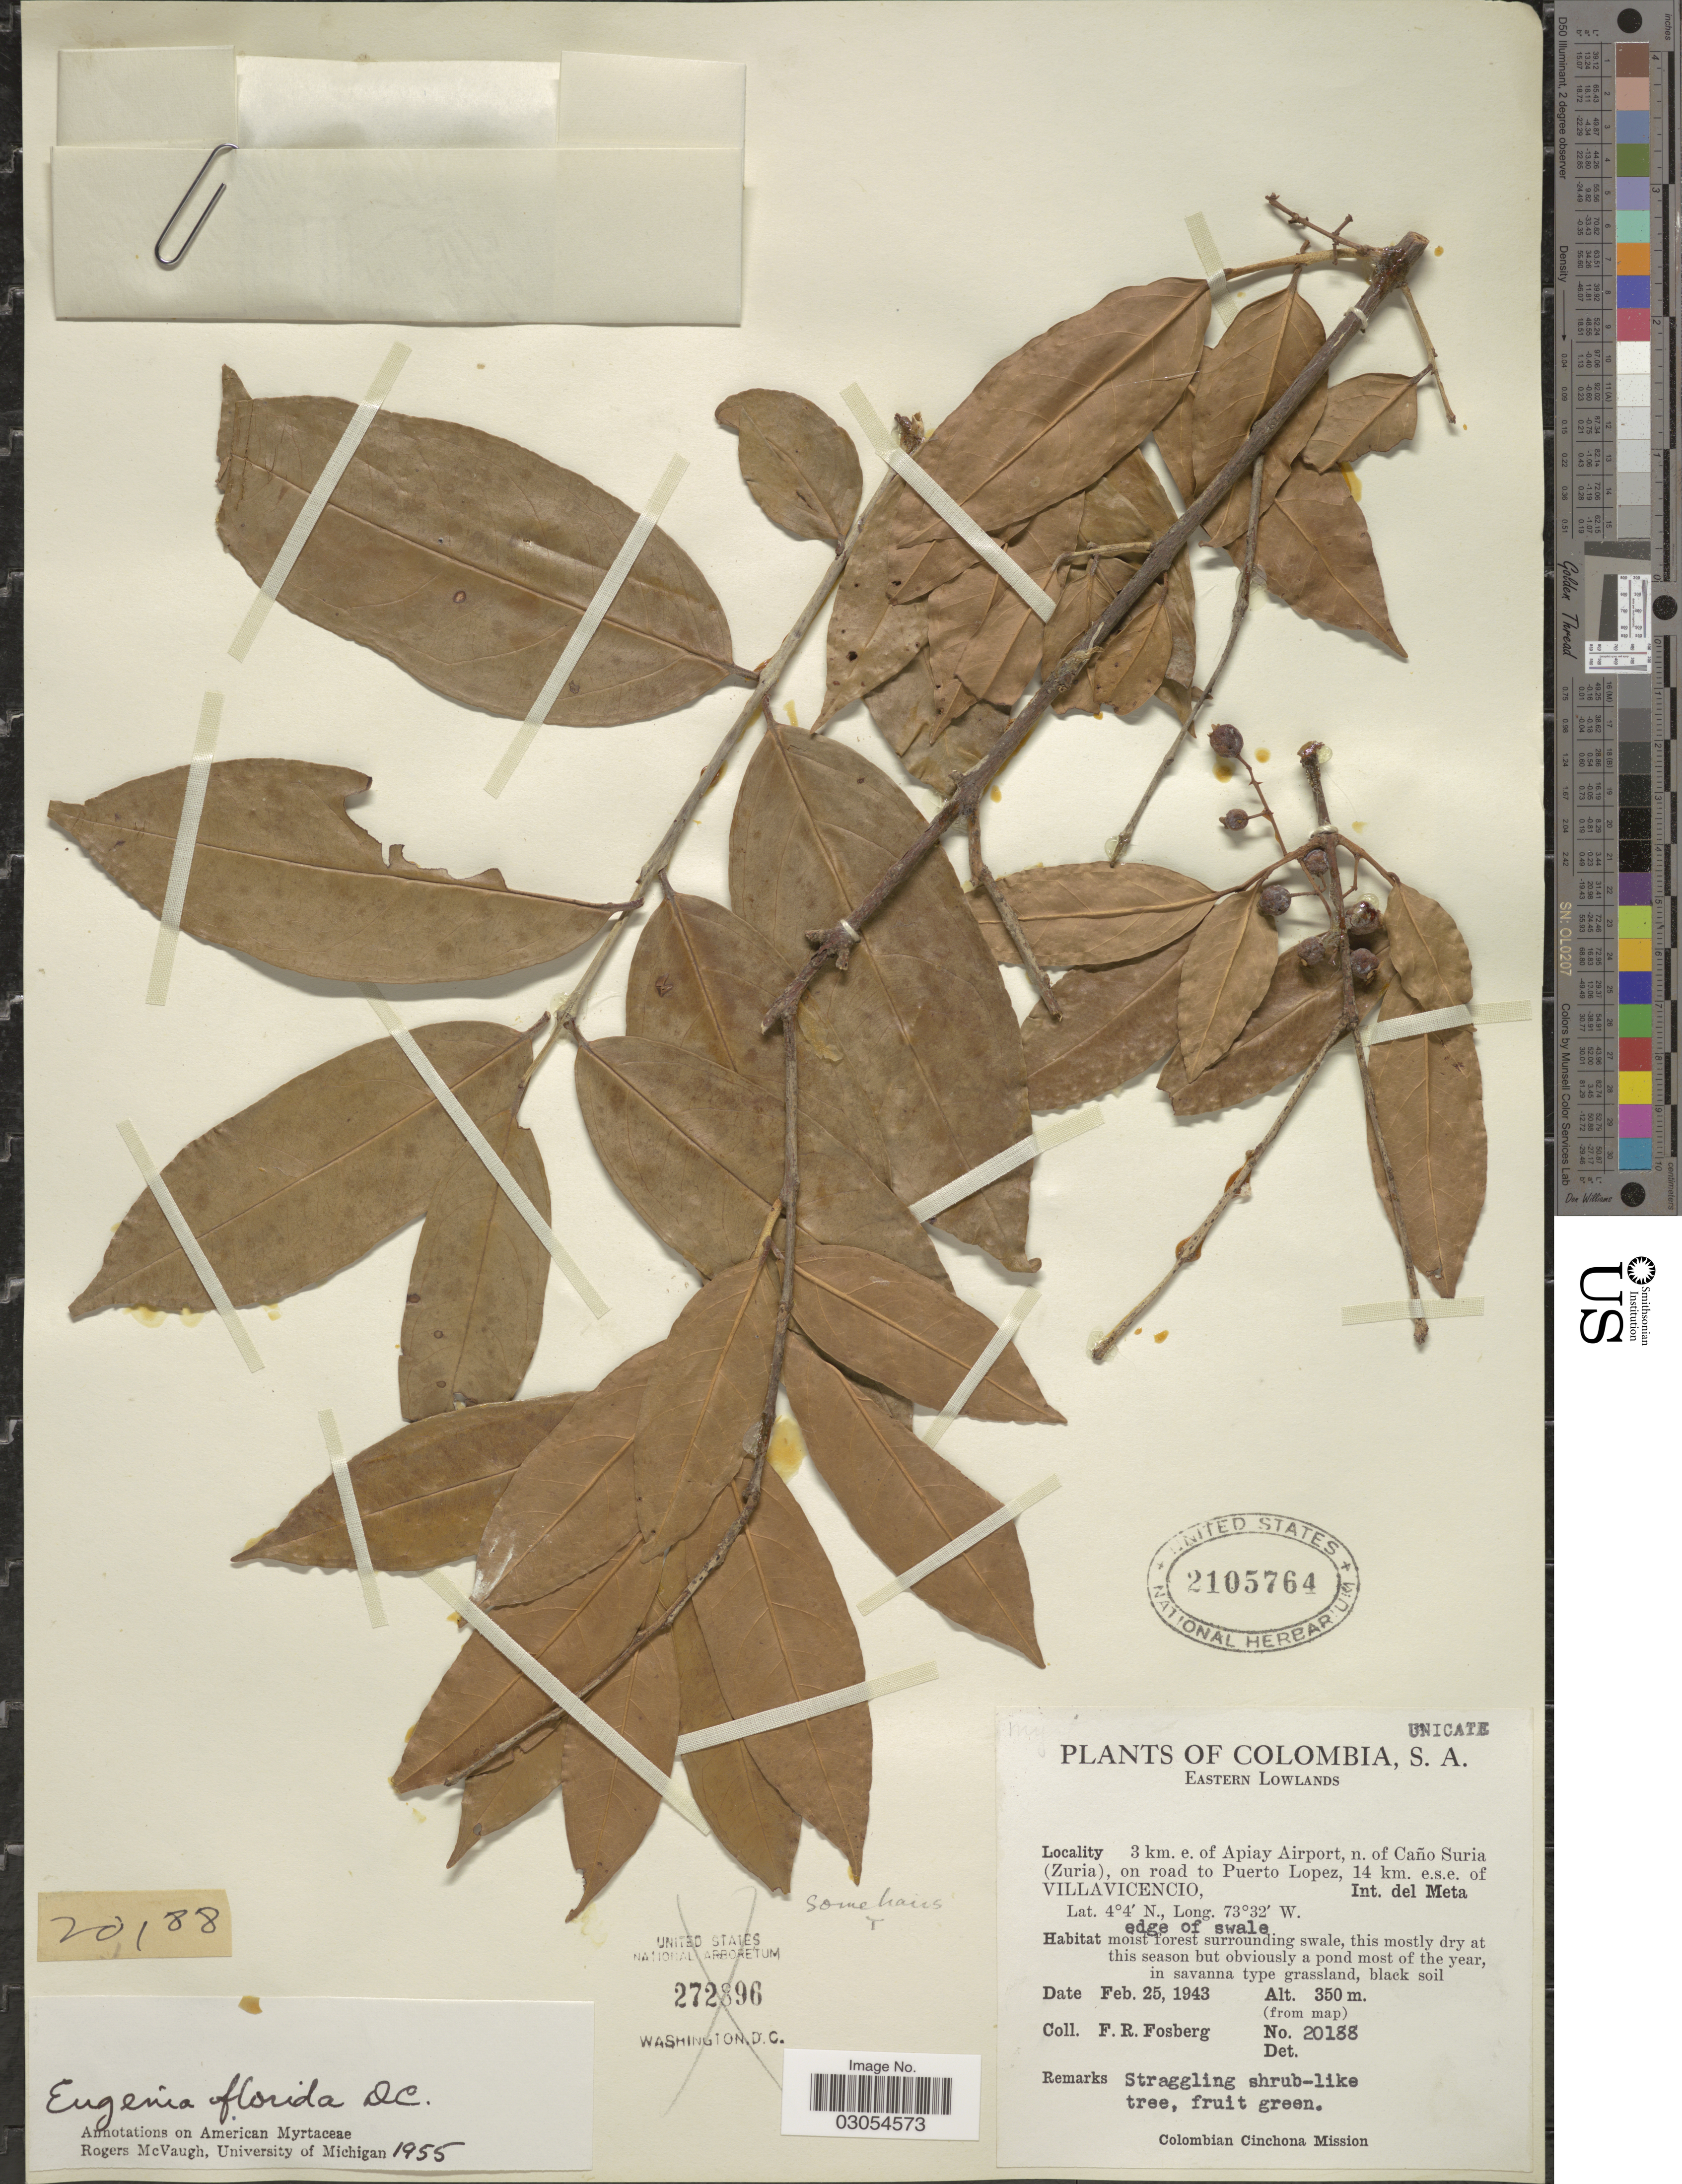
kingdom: Plantae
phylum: Tracheophyta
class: Magnoliopsida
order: Myrtales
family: Myrtaceae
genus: Eugenia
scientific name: Eugenia florida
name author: DC.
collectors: F. R. Fosberg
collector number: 20188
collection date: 1943-02-25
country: Colombia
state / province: Meta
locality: Eastern Lowlands. 3 km. e. of Apiay Airport, n. of Caño Suria (Zuria), on road to Puerto Lopez, 14 km. e.s.e. of VILLAVICENCIO, Int. del Meta. edge of swale.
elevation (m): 350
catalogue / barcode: US 2105764